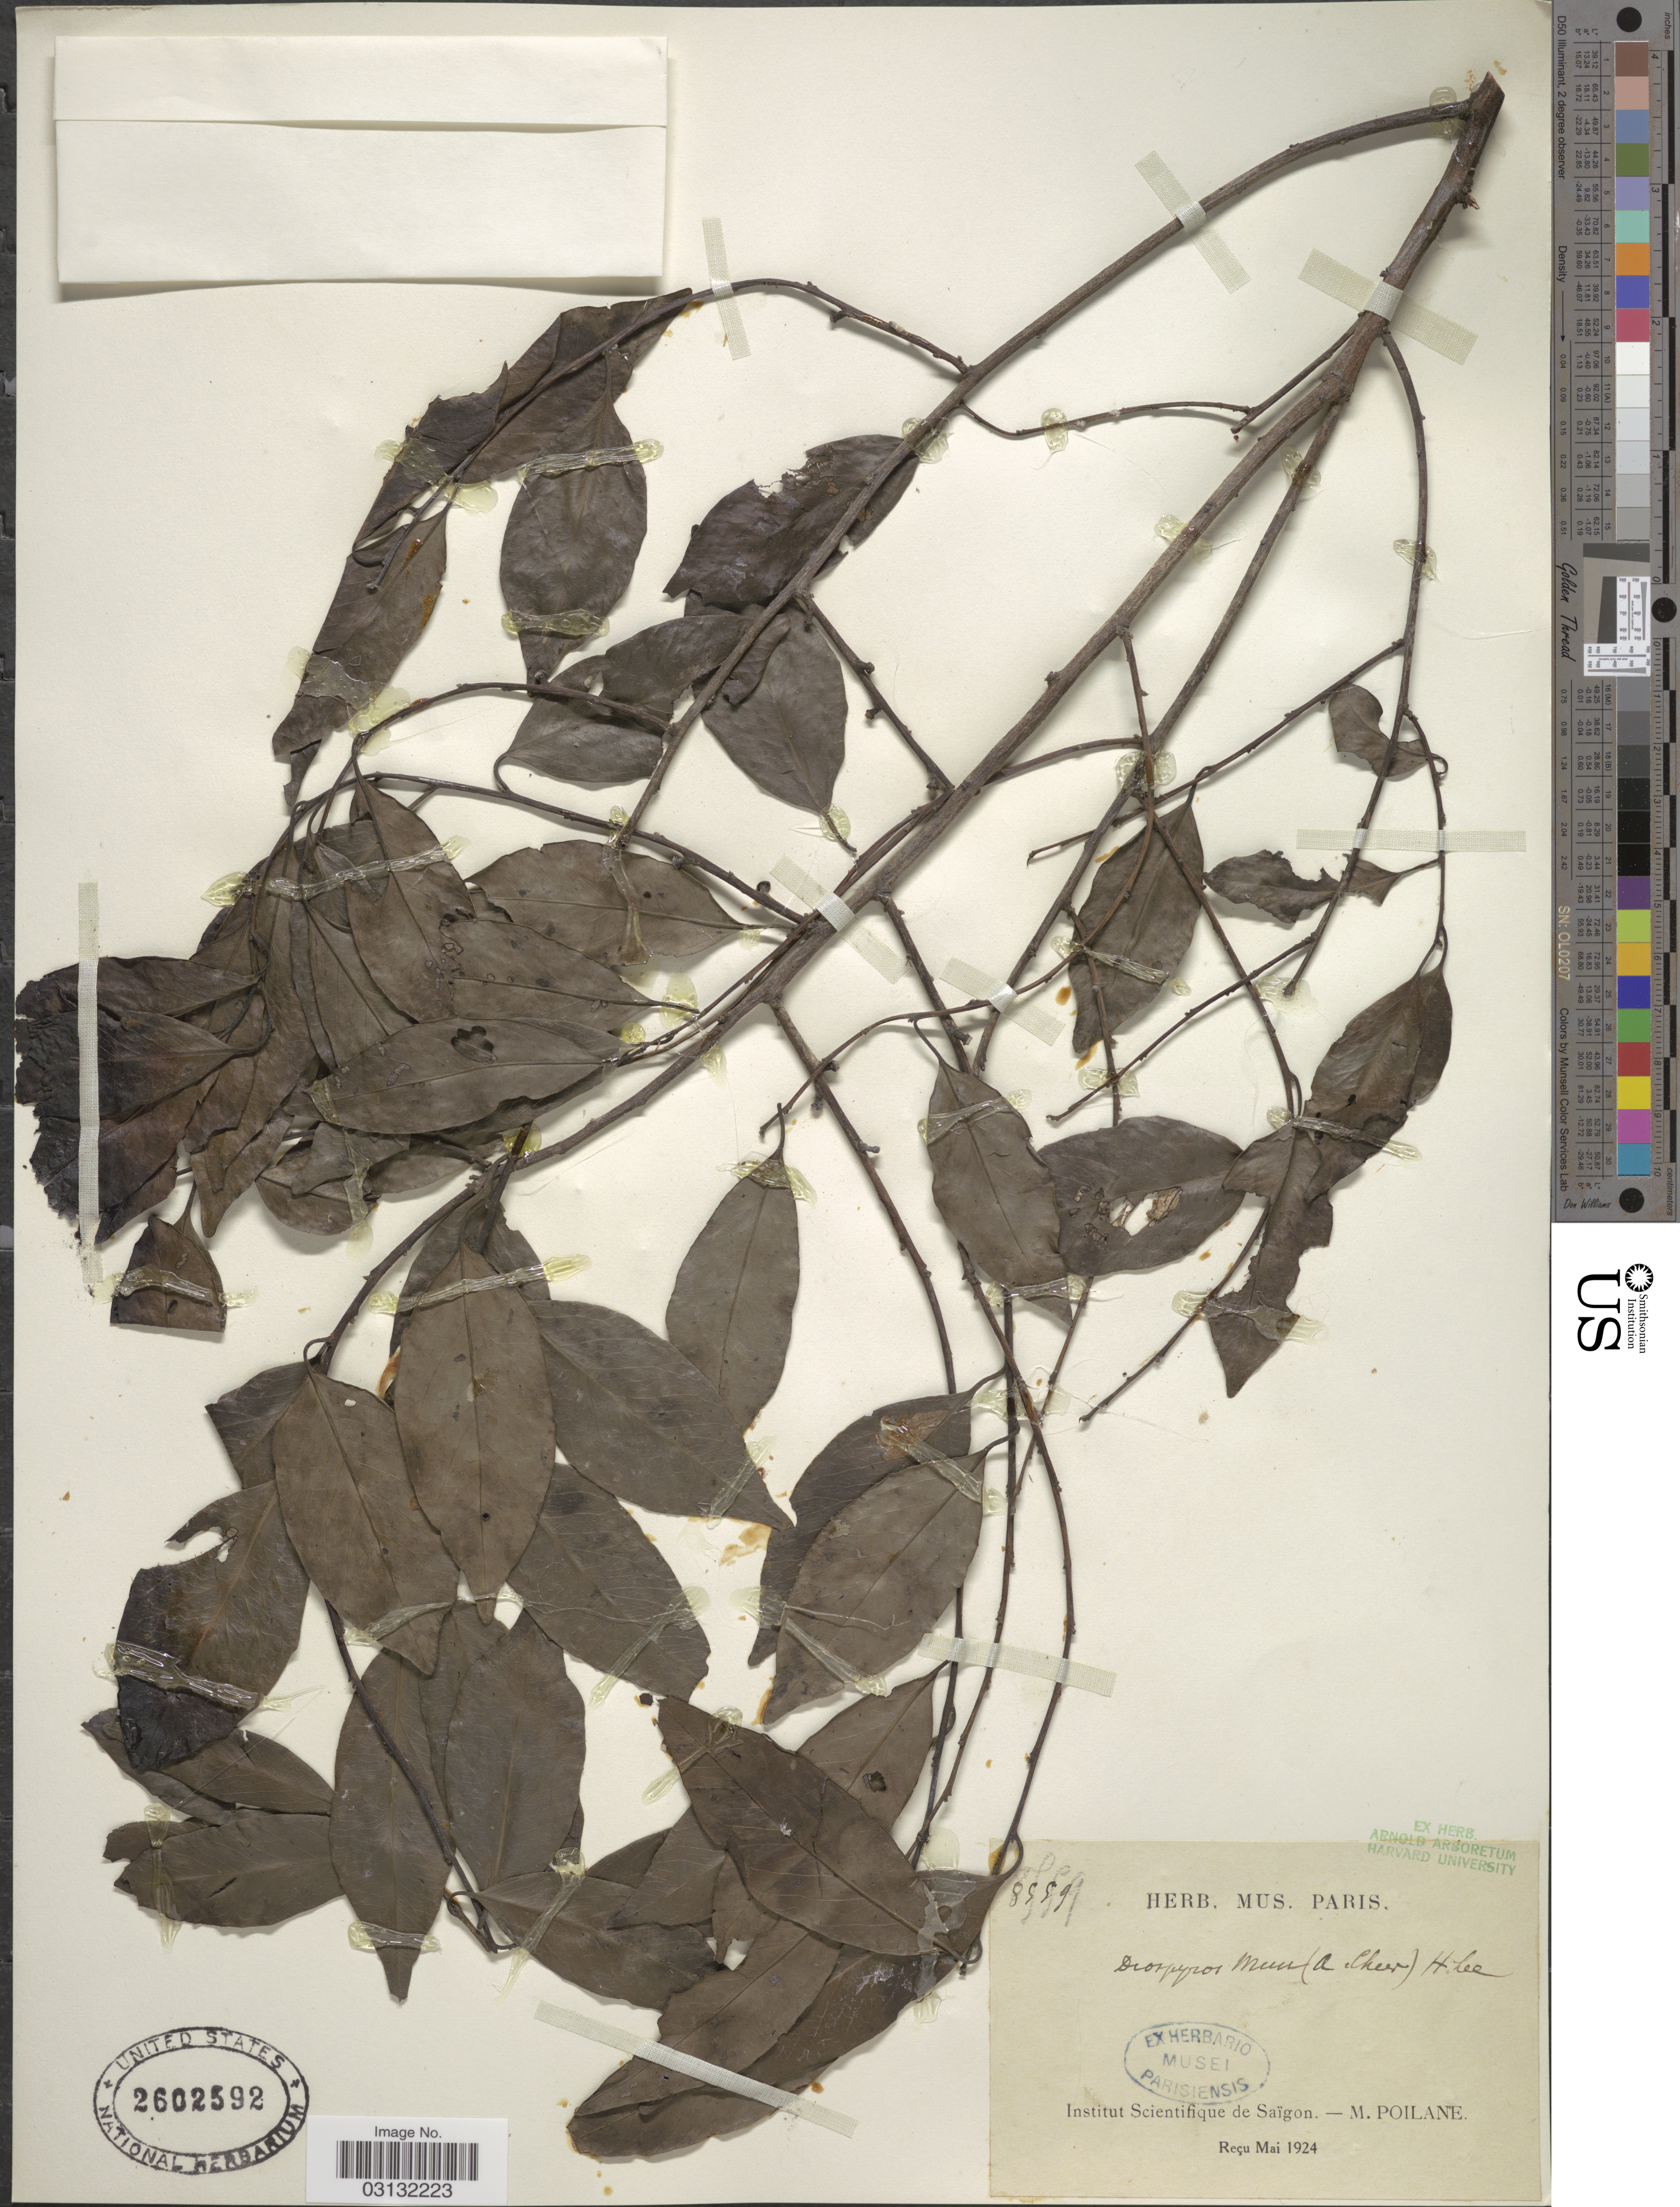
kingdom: Plantae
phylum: Tracheophyta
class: Magnoliopsida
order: Ericales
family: Ebenaceae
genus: Diospyros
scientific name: Diospyros mun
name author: A. Chev. &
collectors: E. Poilane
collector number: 8559*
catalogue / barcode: US 2602592